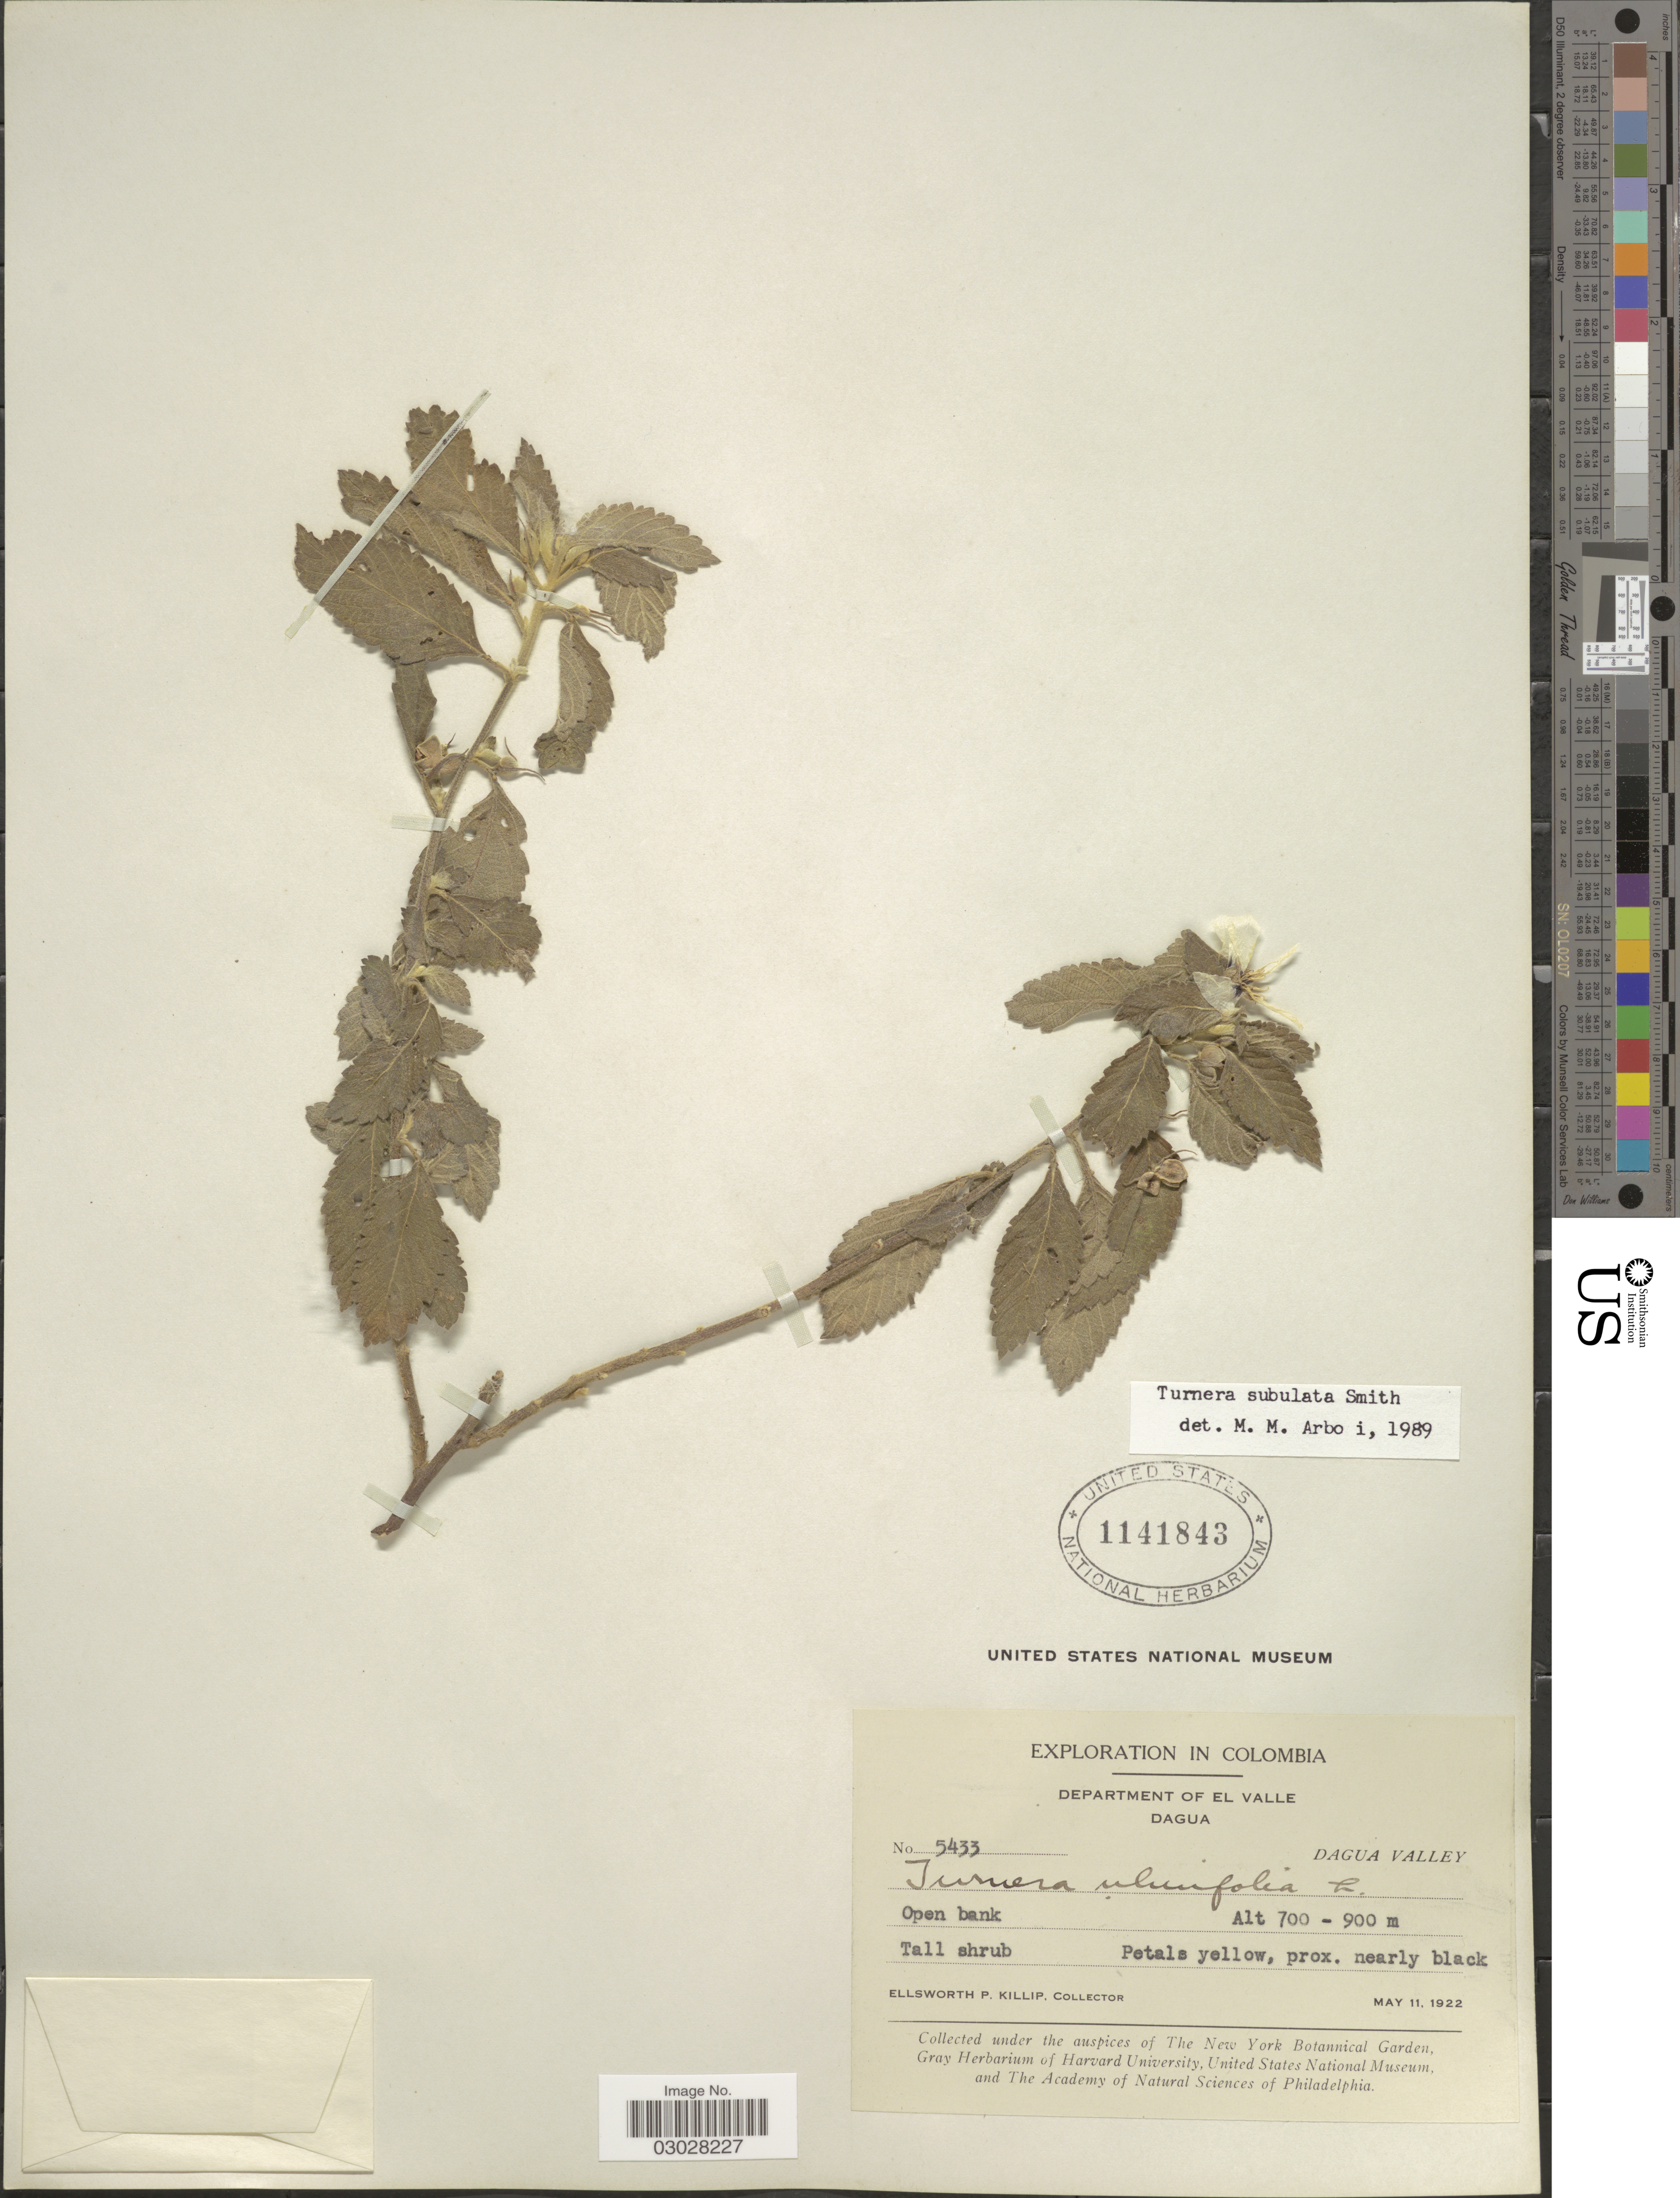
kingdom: Plantae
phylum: Tracheophyta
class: Magnoliopsida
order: Malpighiales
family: Turneraceae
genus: Turnera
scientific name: Turnera subulata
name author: Sm.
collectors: E. P. Killip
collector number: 5433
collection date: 1922-05-11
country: Colombia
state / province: Valle del Cauca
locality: Department of El Valle. Dagua. Dagua Valley.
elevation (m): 700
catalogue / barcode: US 1141843